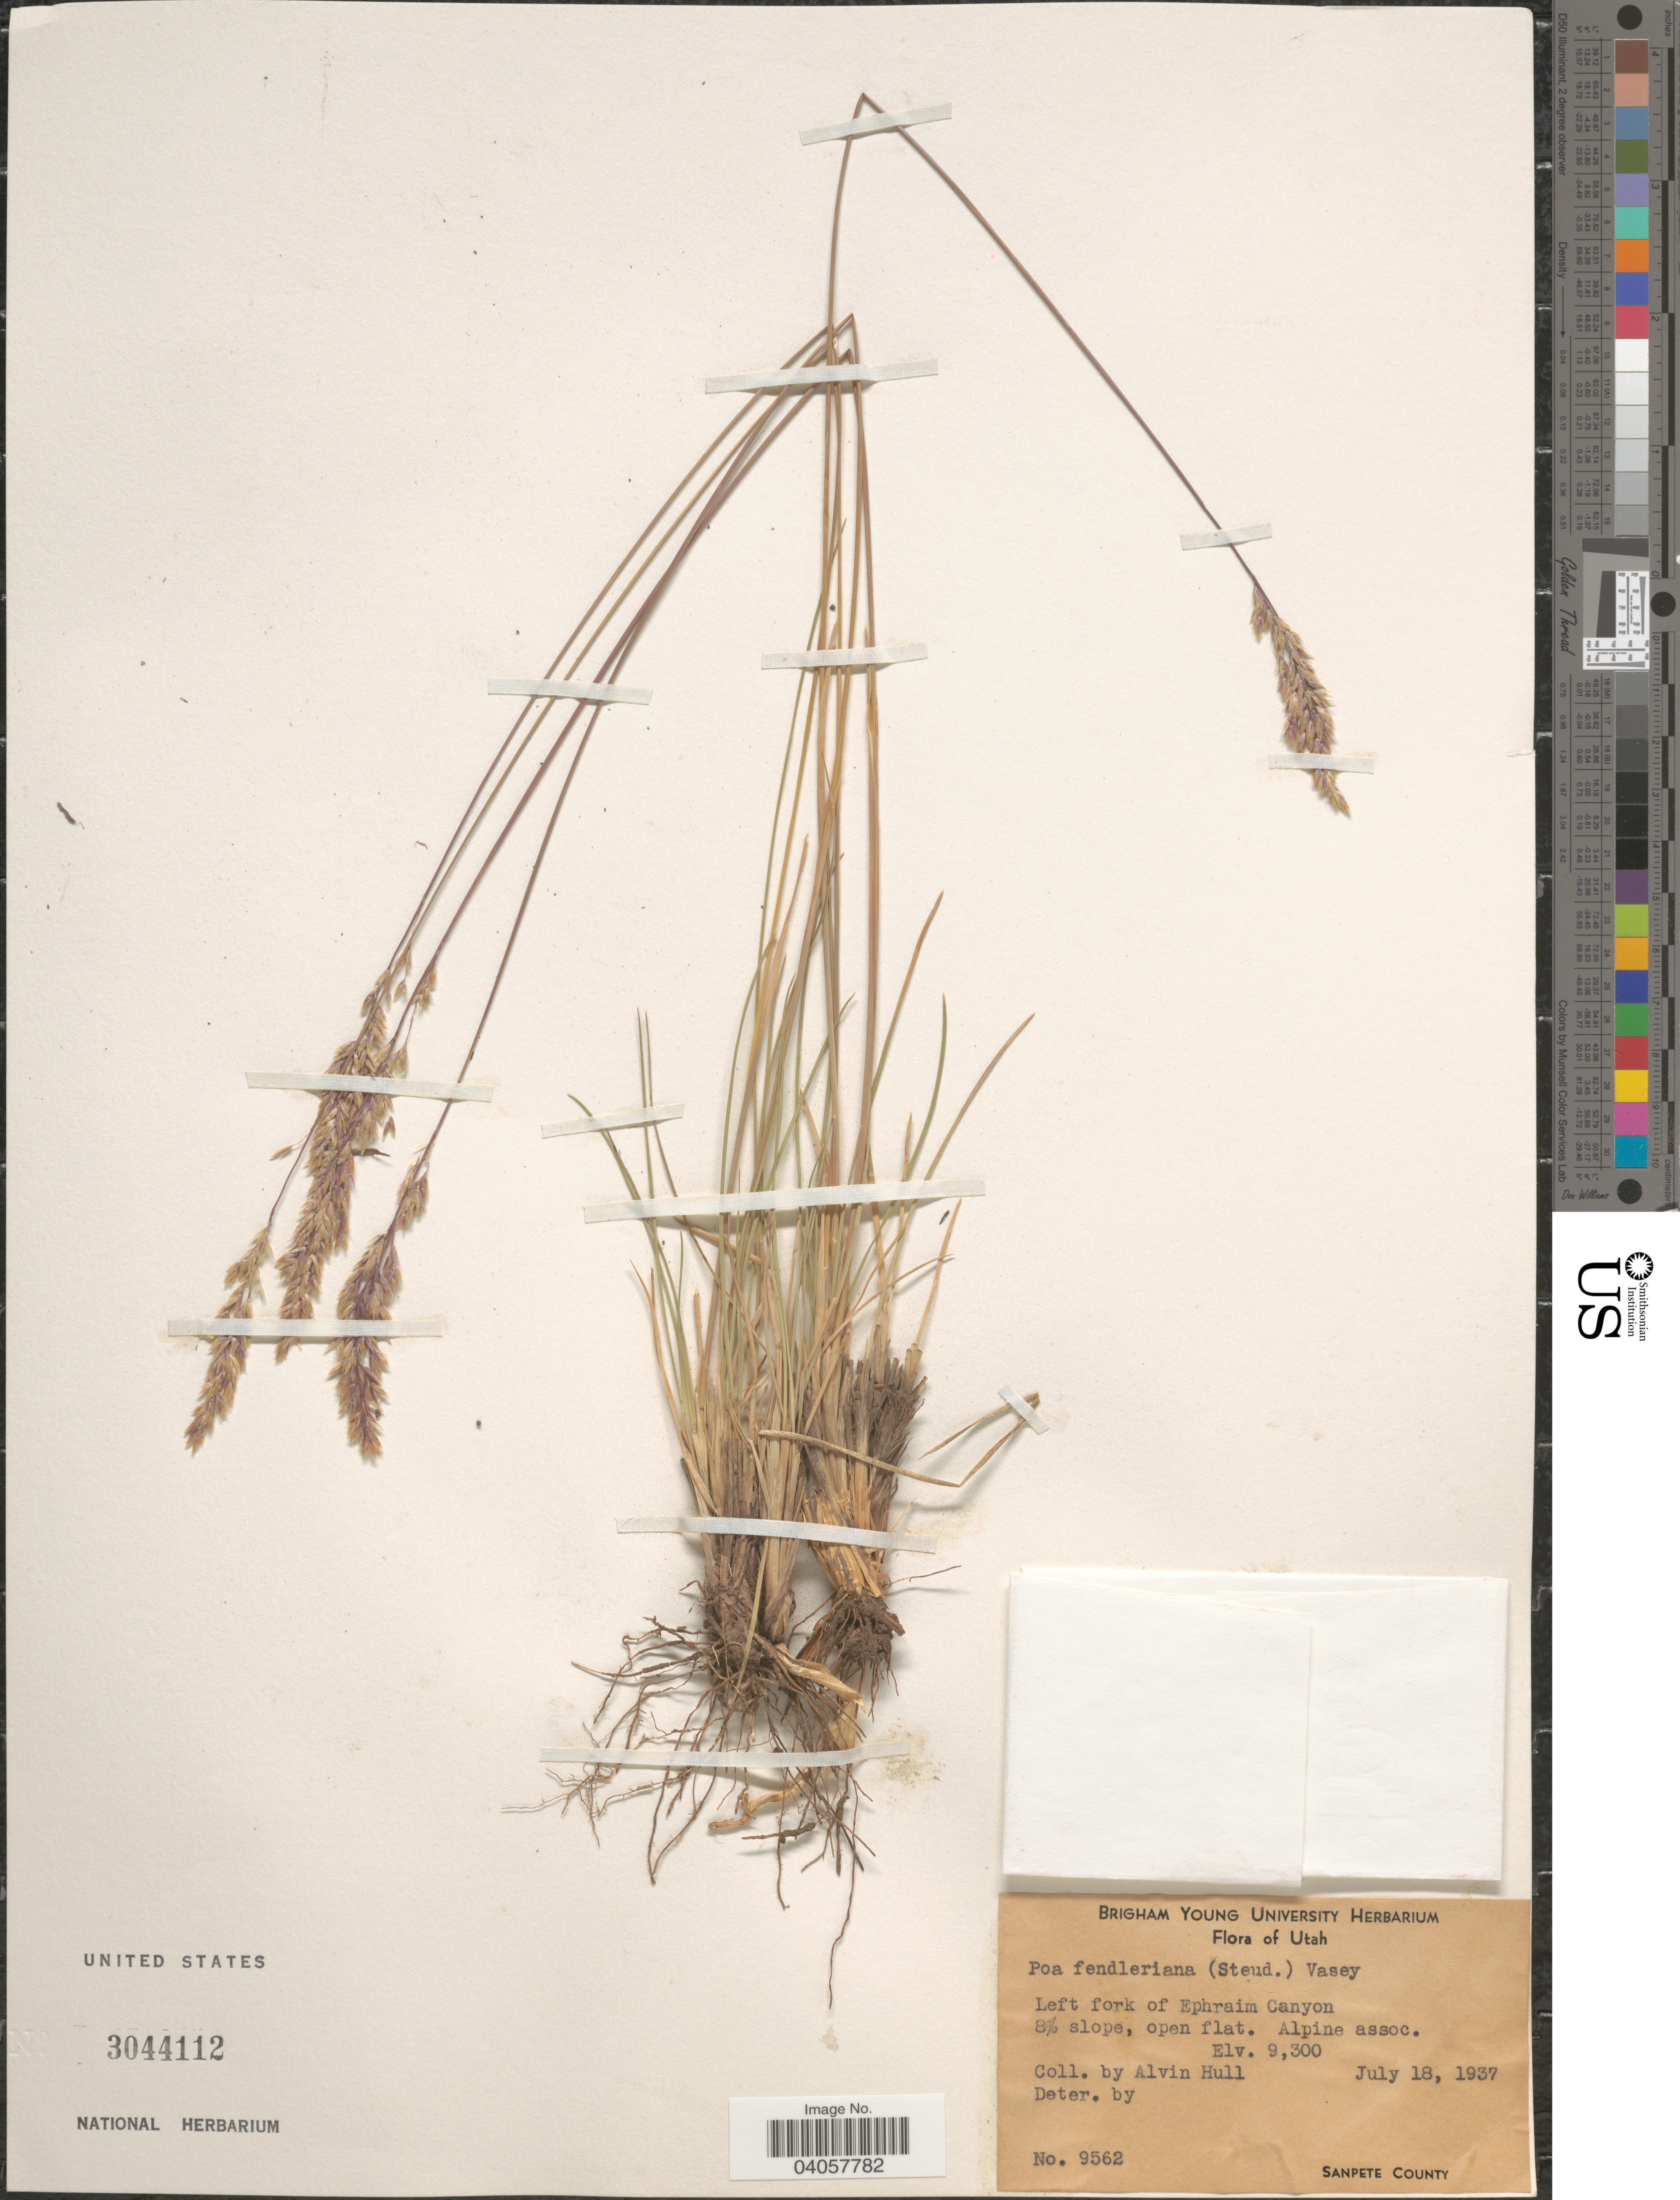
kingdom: Plantae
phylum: Tracheophyta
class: Liliopsida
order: Poales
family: Poaceae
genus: Poa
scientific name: Poa fendleriana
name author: (Steud.) Vasey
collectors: A. Hull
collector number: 9562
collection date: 1937-07-18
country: United States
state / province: Utah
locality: Left fork of Ephraim Canyon. 8% slope. Sanpete County.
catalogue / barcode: US 3044112